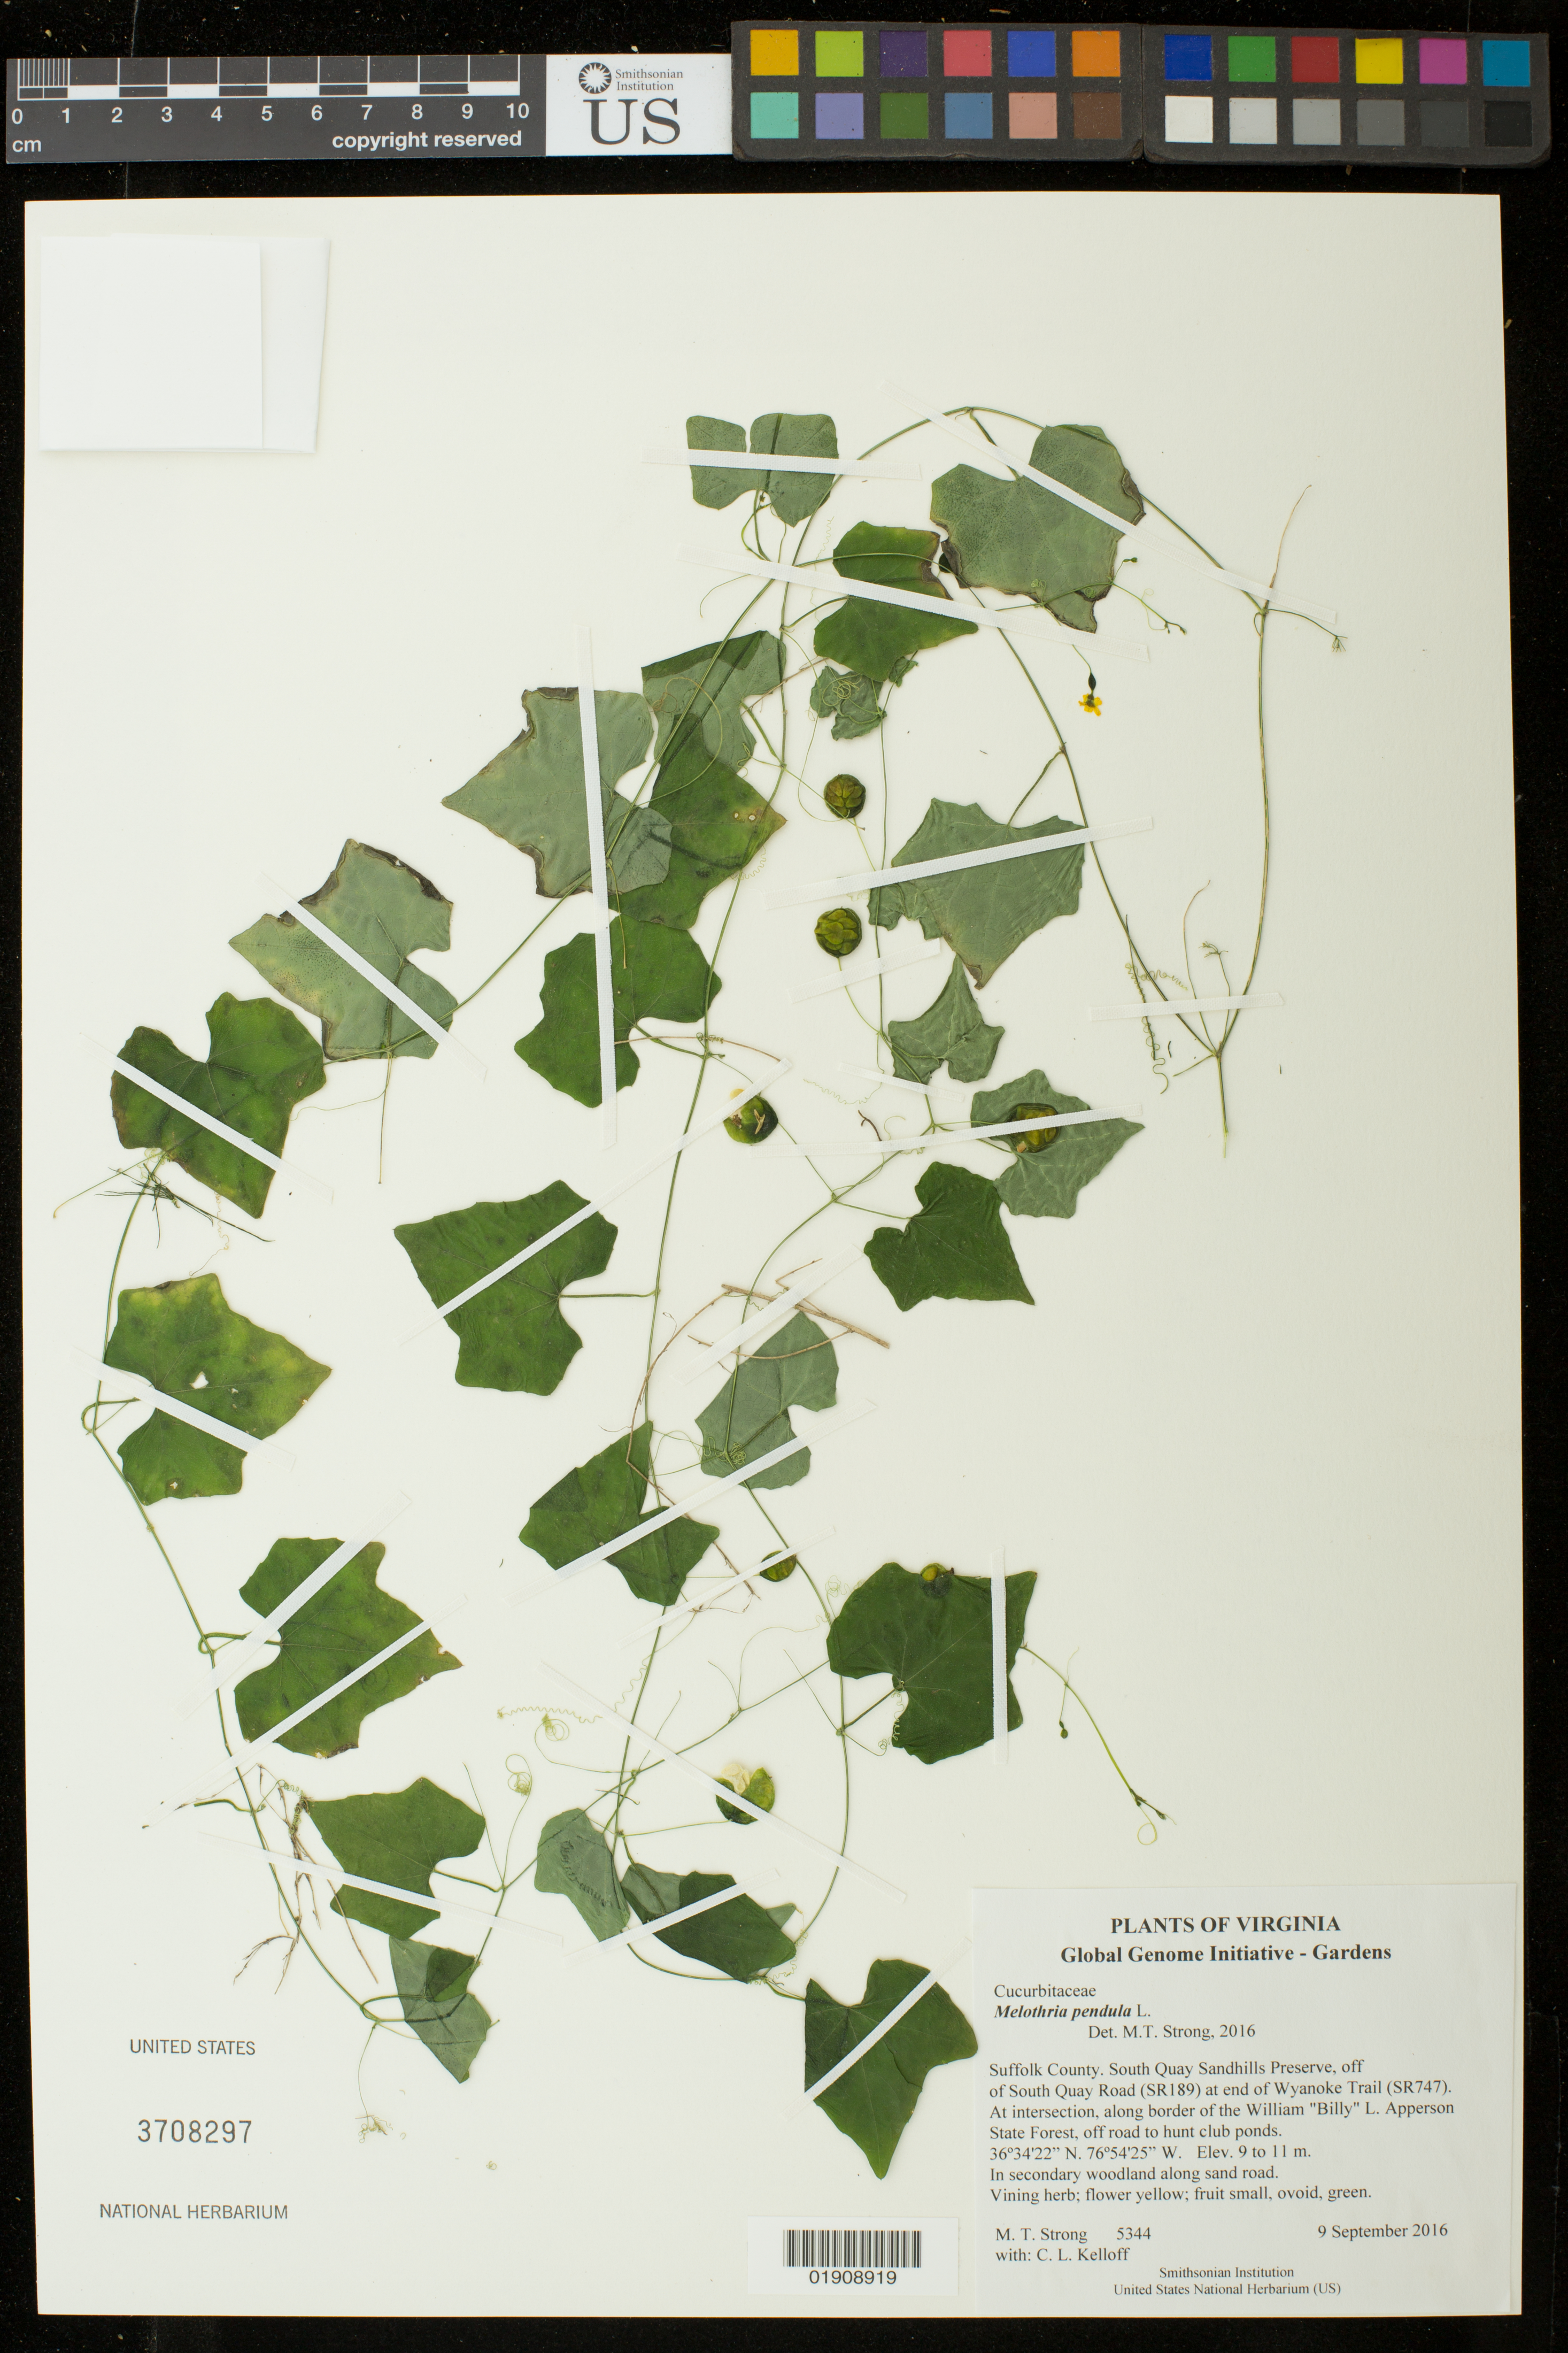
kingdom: Plantae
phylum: Tracheophyta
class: Magnoliopsida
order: Cucurbitales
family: Cucurbitaceae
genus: Melothria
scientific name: Melothria pendula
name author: L.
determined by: Strong, Mark T., (BOT), Smithsonian Institution - National Museum of Natural History (UNITED STATES)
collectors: M. T. Strong & C. L. Kelloff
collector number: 5344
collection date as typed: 9 September 2016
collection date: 2016-09-09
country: United States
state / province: Virginia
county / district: City of Suffolk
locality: South Quay Sandhills Preserve. Off of South Quay Road (SR189) at end of Wyanoke Trail (SR747). At intersection, along border of the William "Billy" L. Apperson State Forest, off road to hunt club ponds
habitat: In secondary woodland along sand road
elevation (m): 9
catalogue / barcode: US 3708297